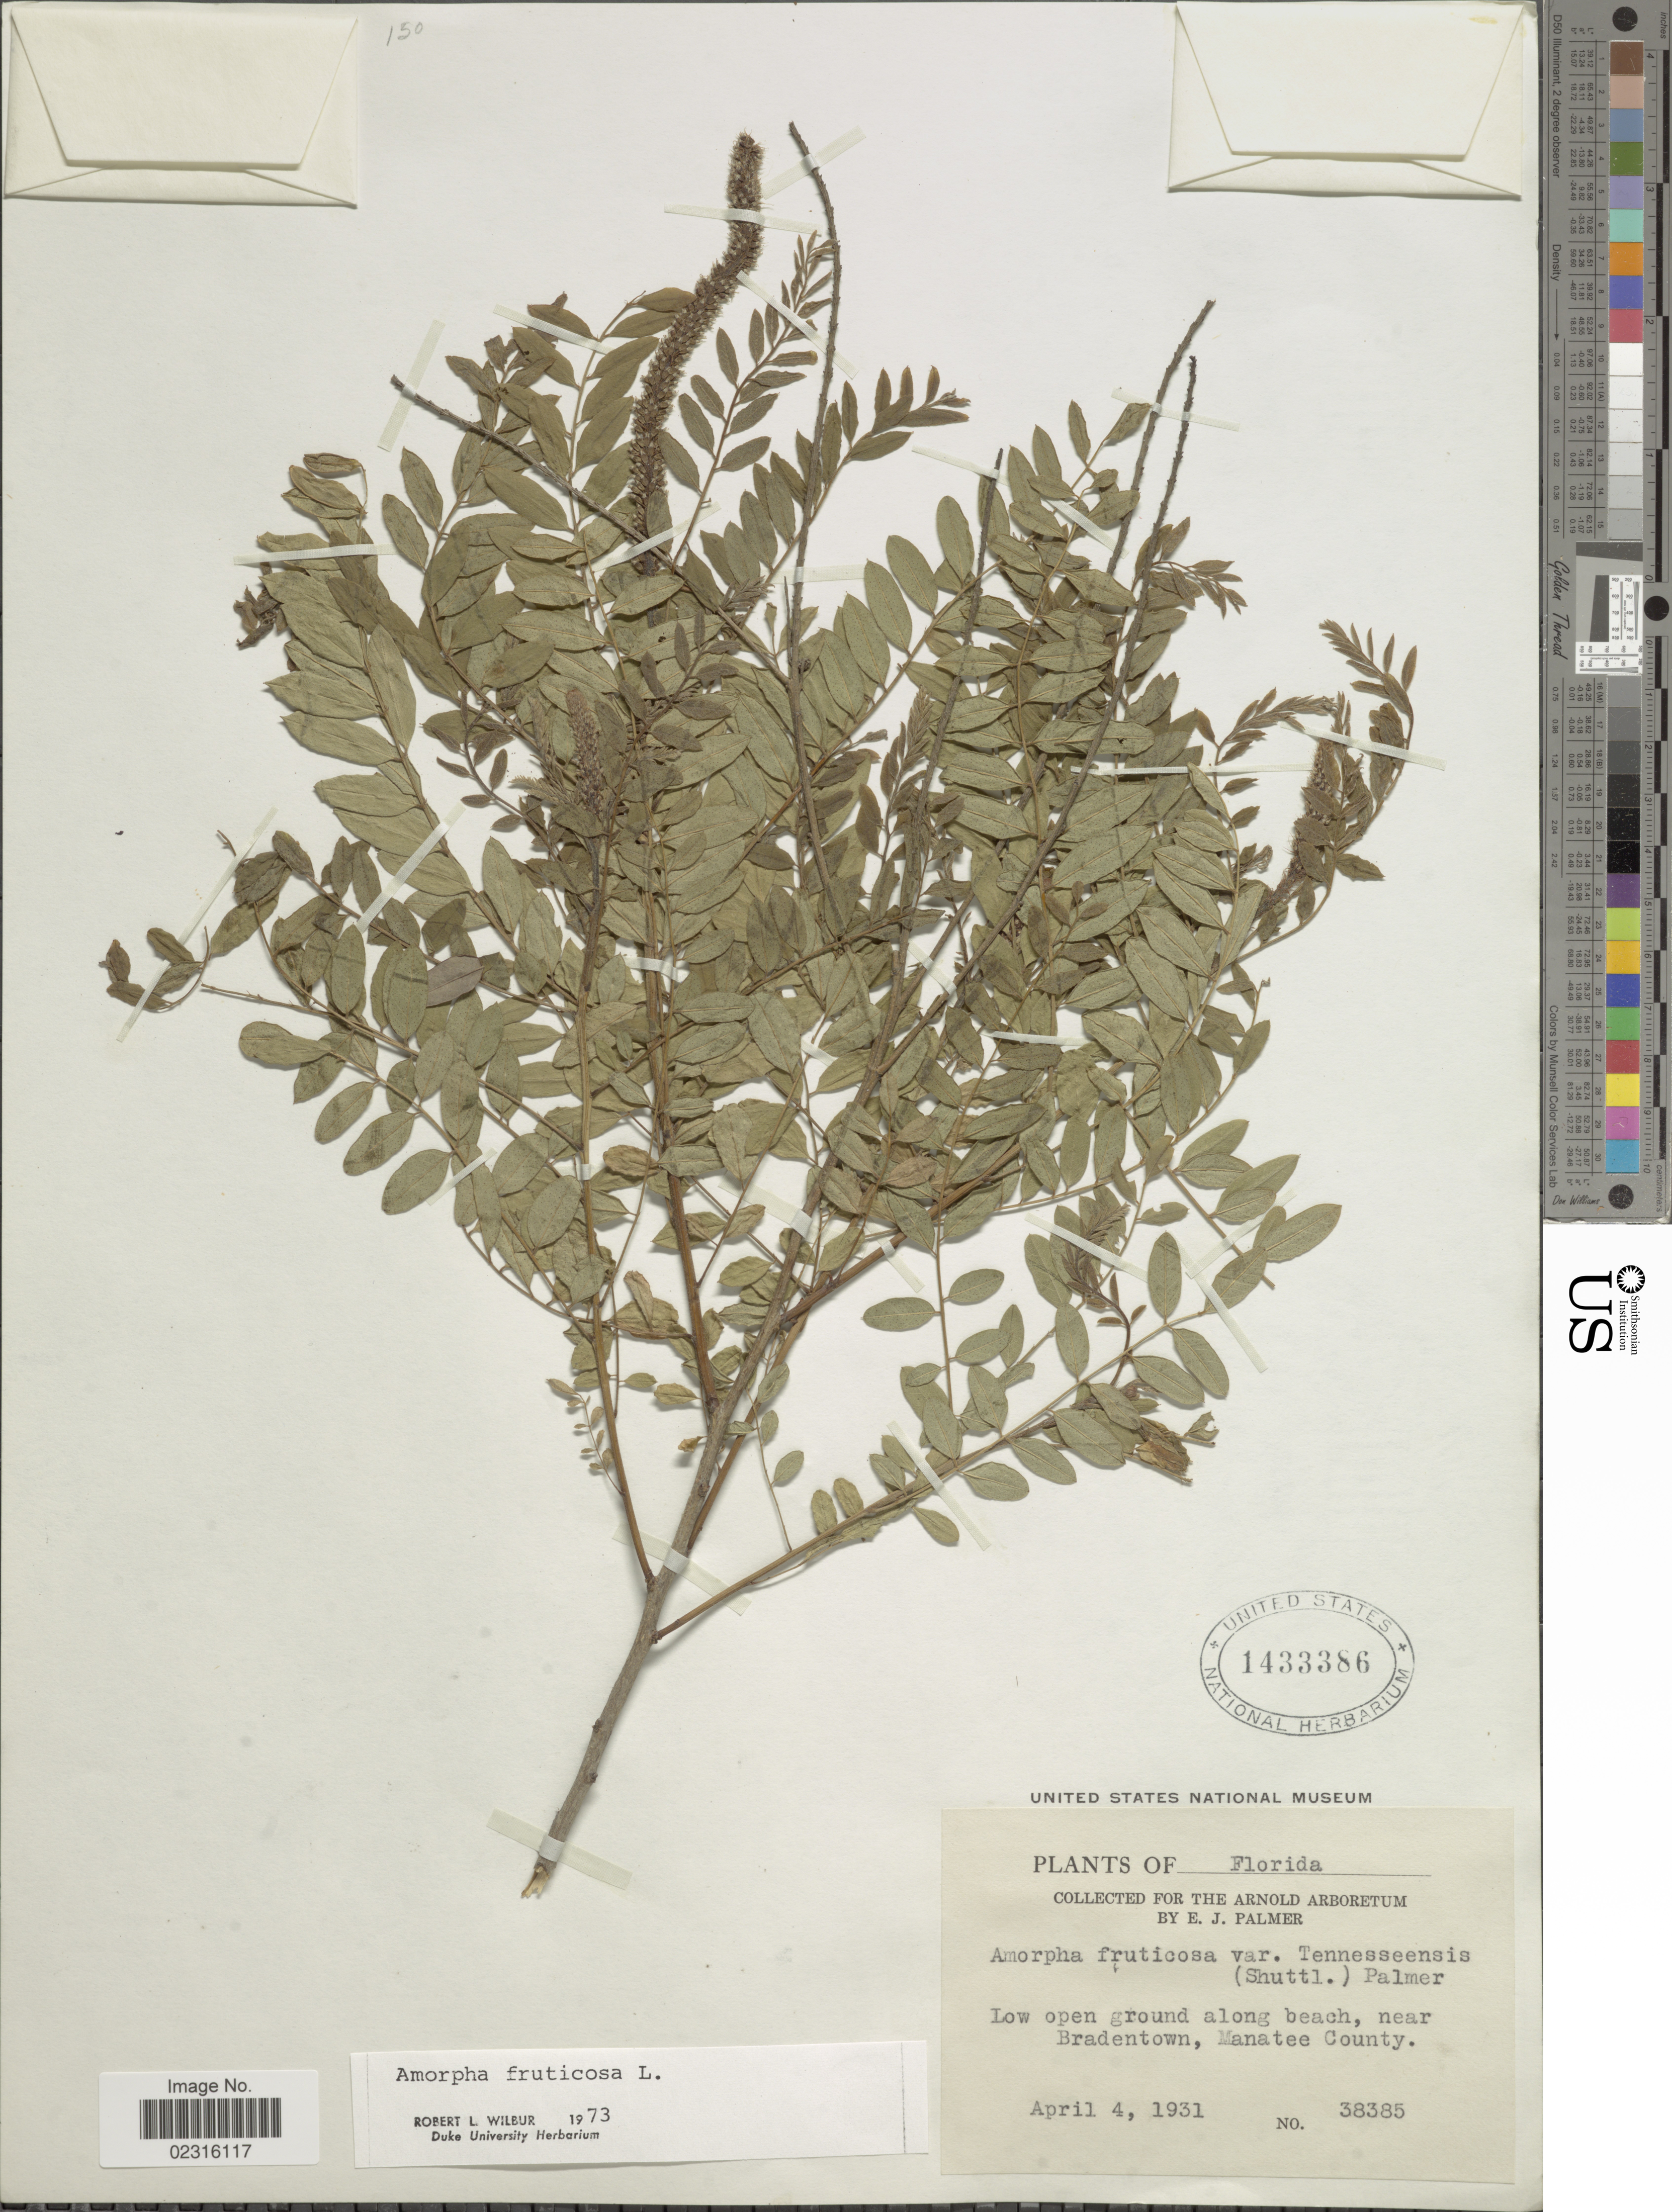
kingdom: Plantae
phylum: Tracheophyta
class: Magnoliopsida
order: Fabales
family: Fabaceae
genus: Amorpha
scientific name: Amorpha fruticosa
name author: L.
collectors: E. J. Palmer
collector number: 38385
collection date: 1931-04-04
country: United States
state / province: Florida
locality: near Bradentown, Manatee County.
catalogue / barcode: US 1433386